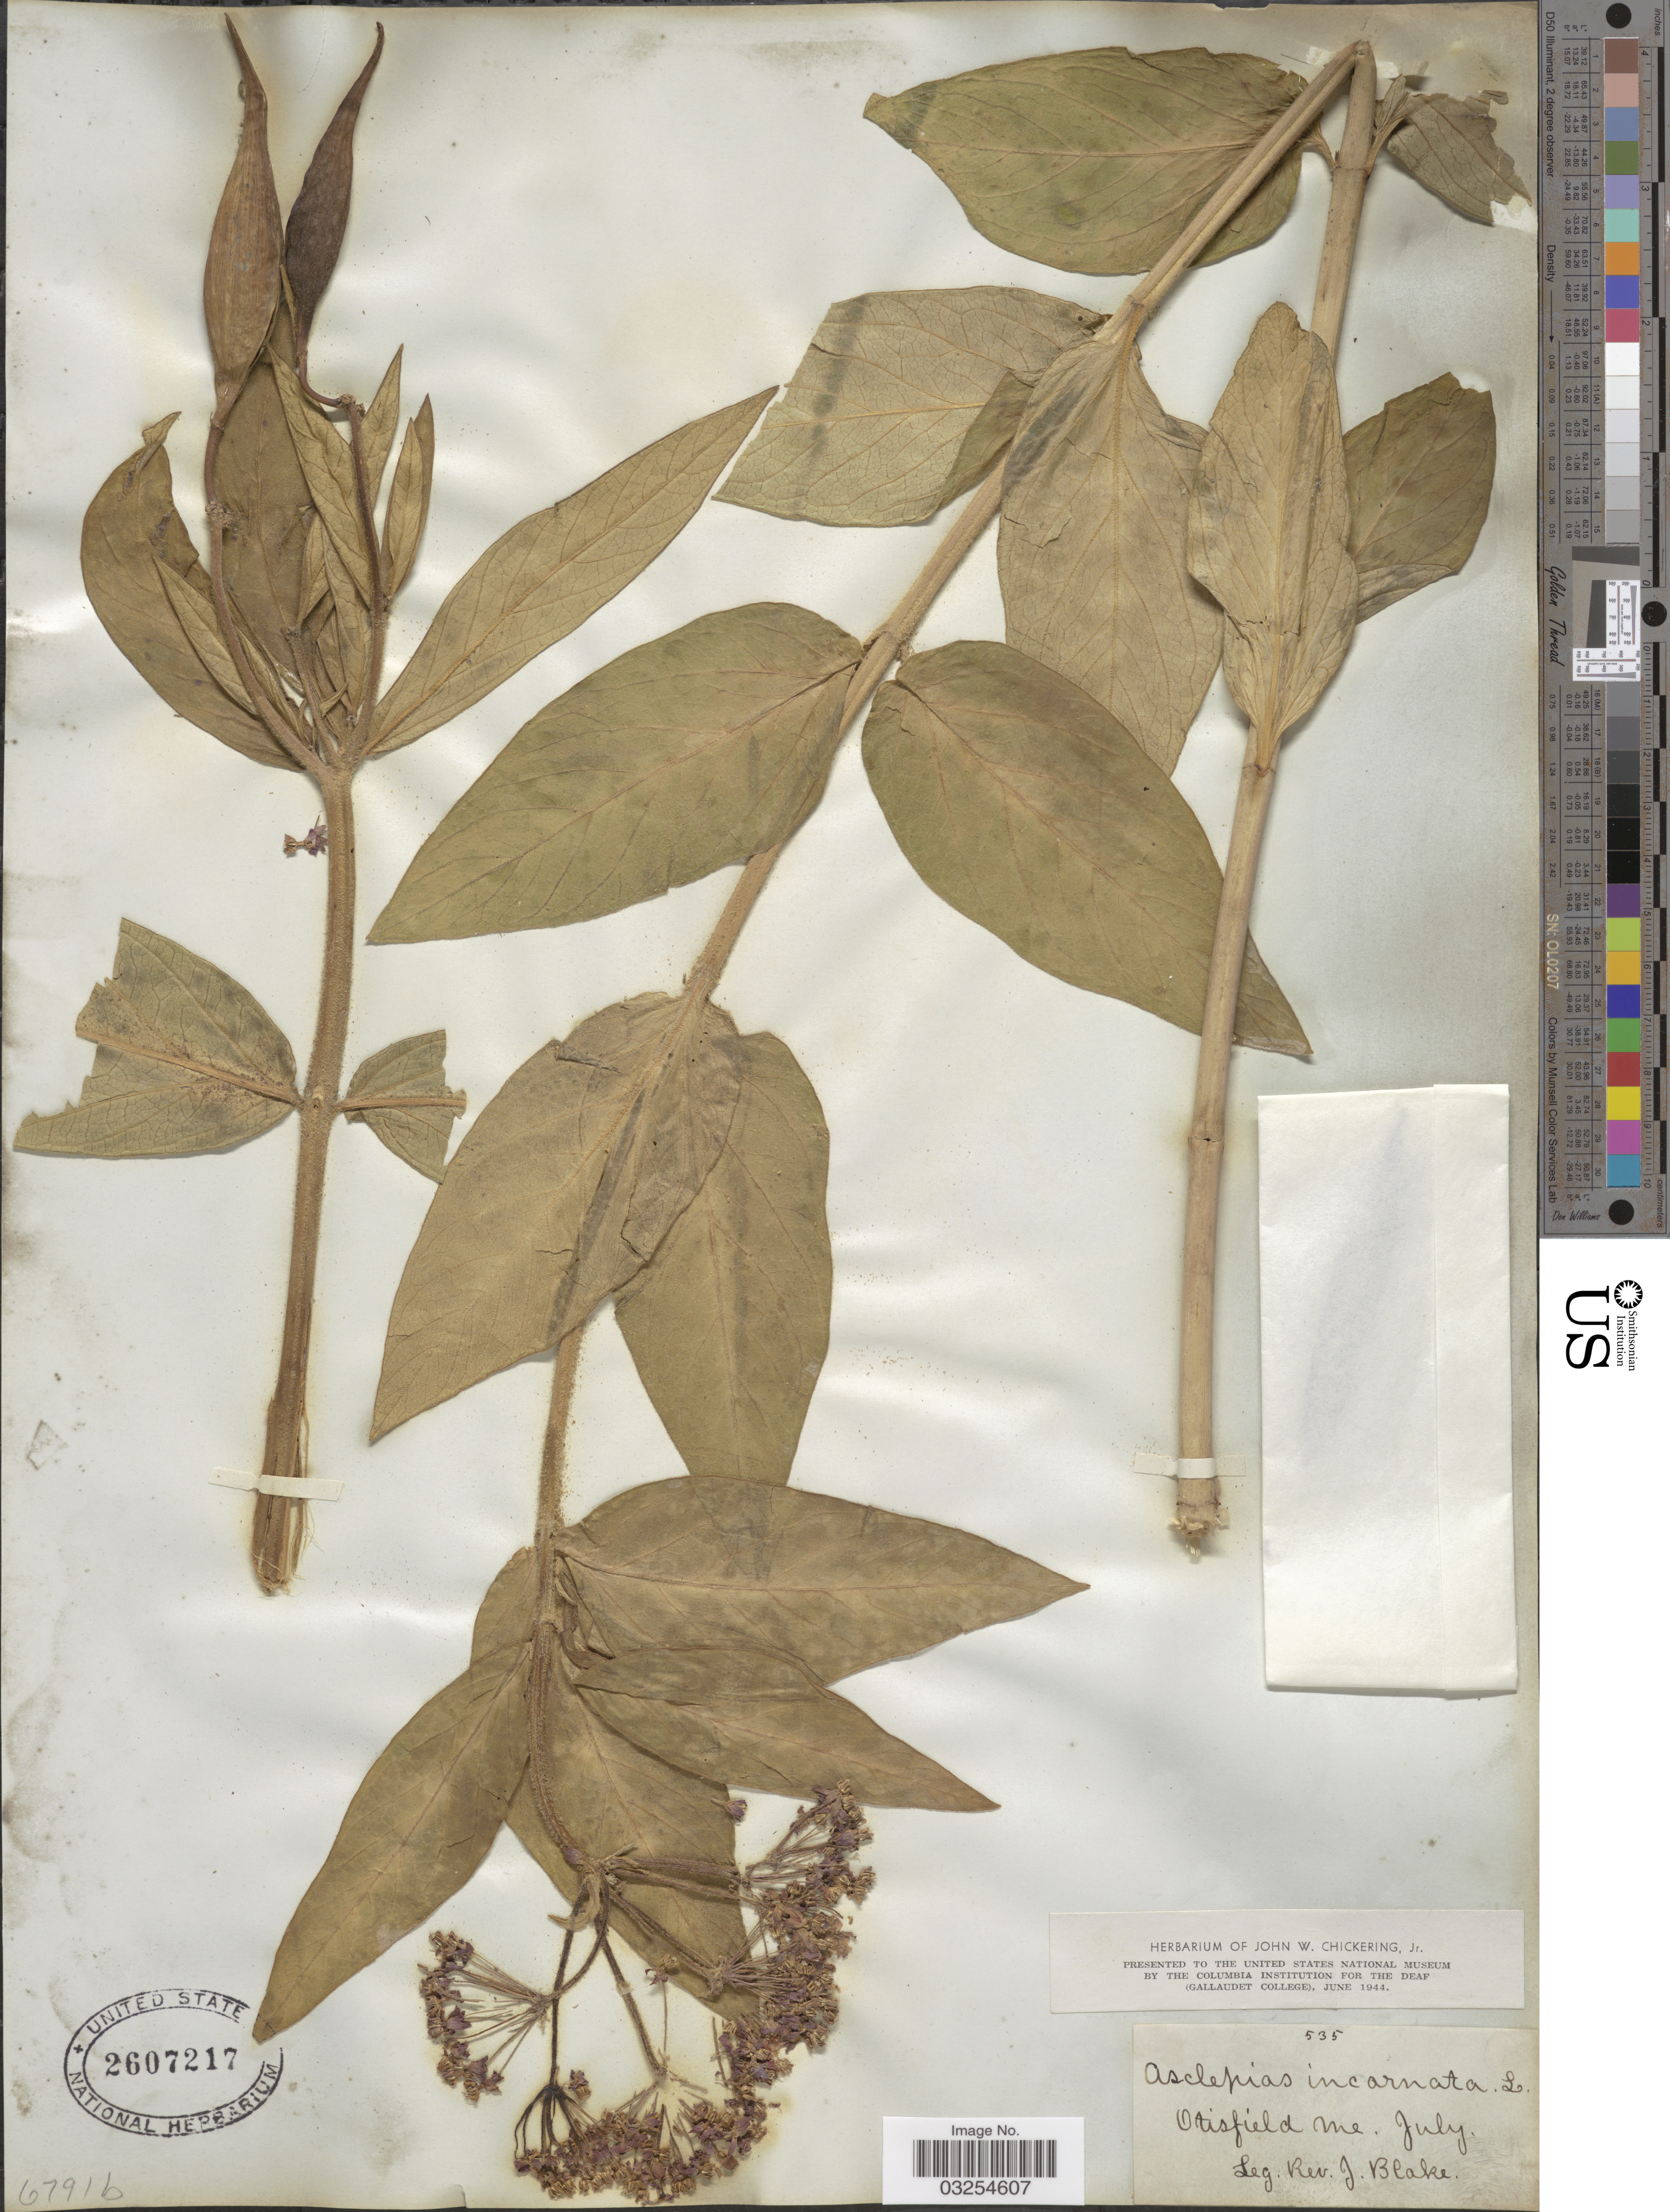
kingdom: Plantae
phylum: Tracheophyta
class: Magnoliopsida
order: Gentianales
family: Apocynaceae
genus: Asclepias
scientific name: Asclepias incarnata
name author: L.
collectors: J. Blake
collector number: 535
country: United States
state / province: Maine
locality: Otisfield.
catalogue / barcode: US 2607217